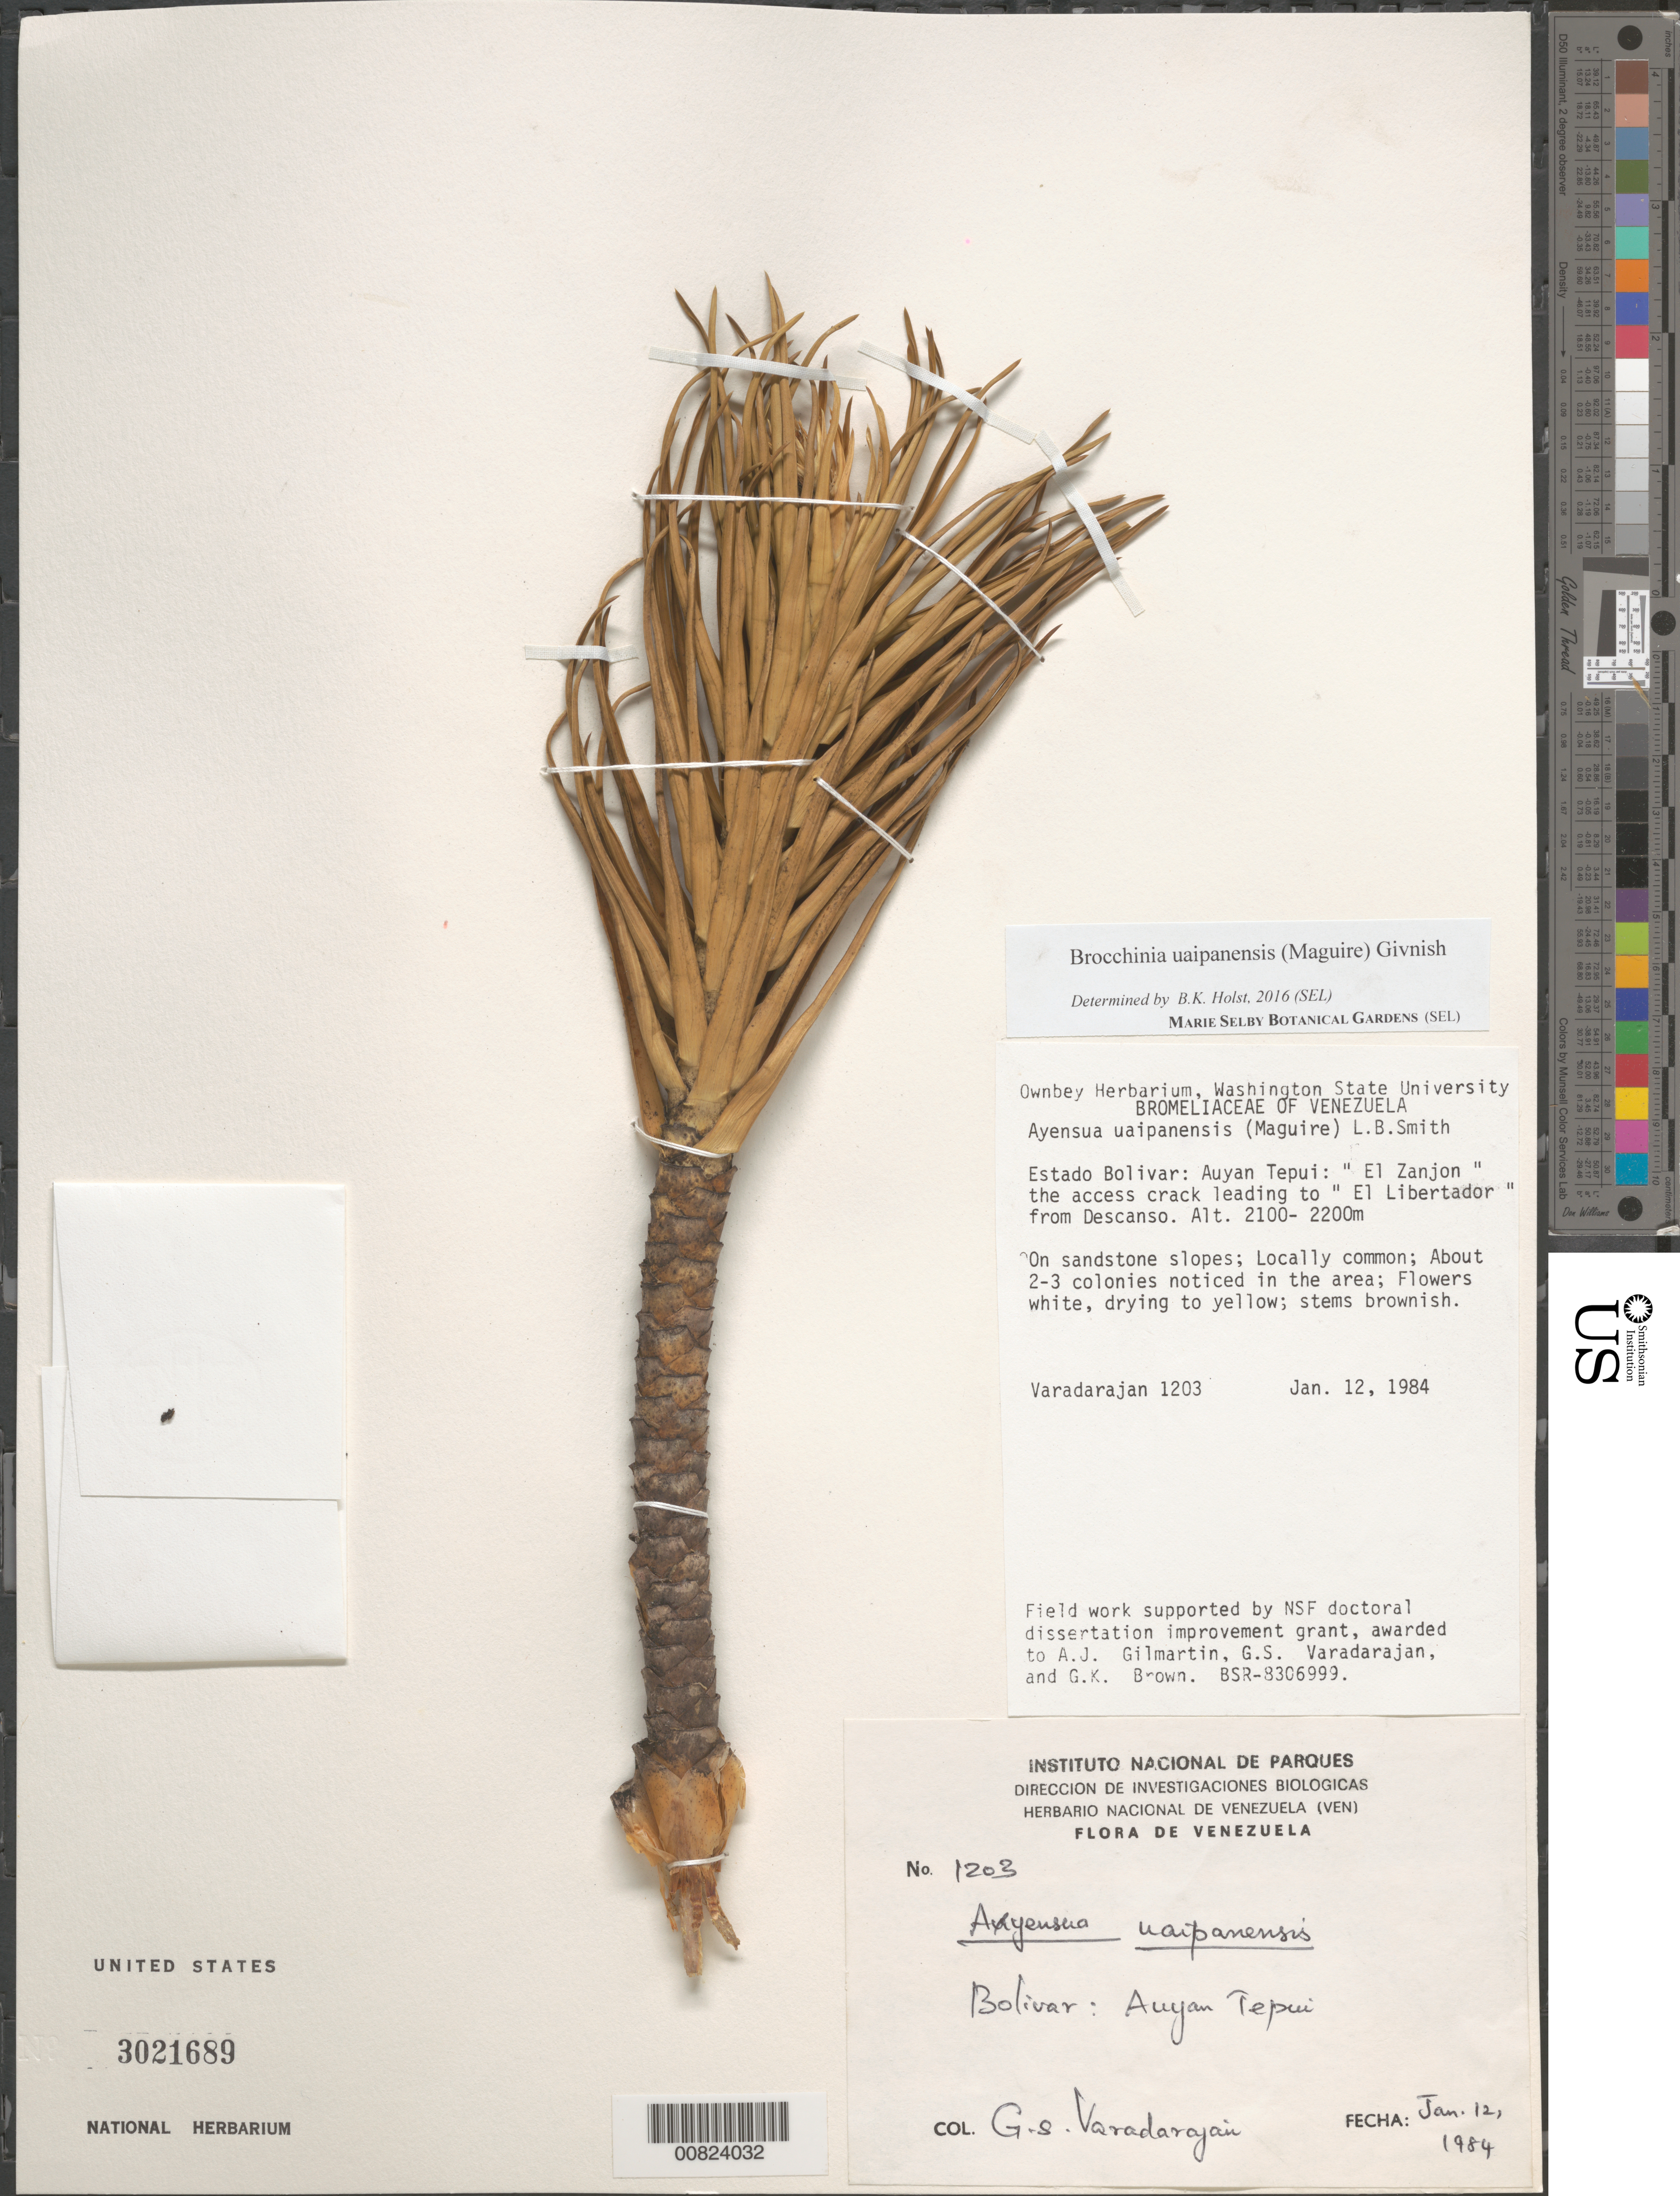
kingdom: Plantae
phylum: Tracheophyta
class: Liliopsida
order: Poales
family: Bromeliaceae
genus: Brocchinia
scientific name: Brocchinia uaipanensis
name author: (Maguire) Givnish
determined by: Holst, Bruce K.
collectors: G. S. Varadarajan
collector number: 1203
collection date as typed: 12-Jan-84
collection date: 1984-01-12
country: Venezuela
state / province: Bolívar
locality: Auyan-tepuí, "El Zanjon" the access crack leading to "El Libertador" from Descanso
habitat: Sandstone slopes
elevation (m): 2100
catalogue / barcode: US 3021689